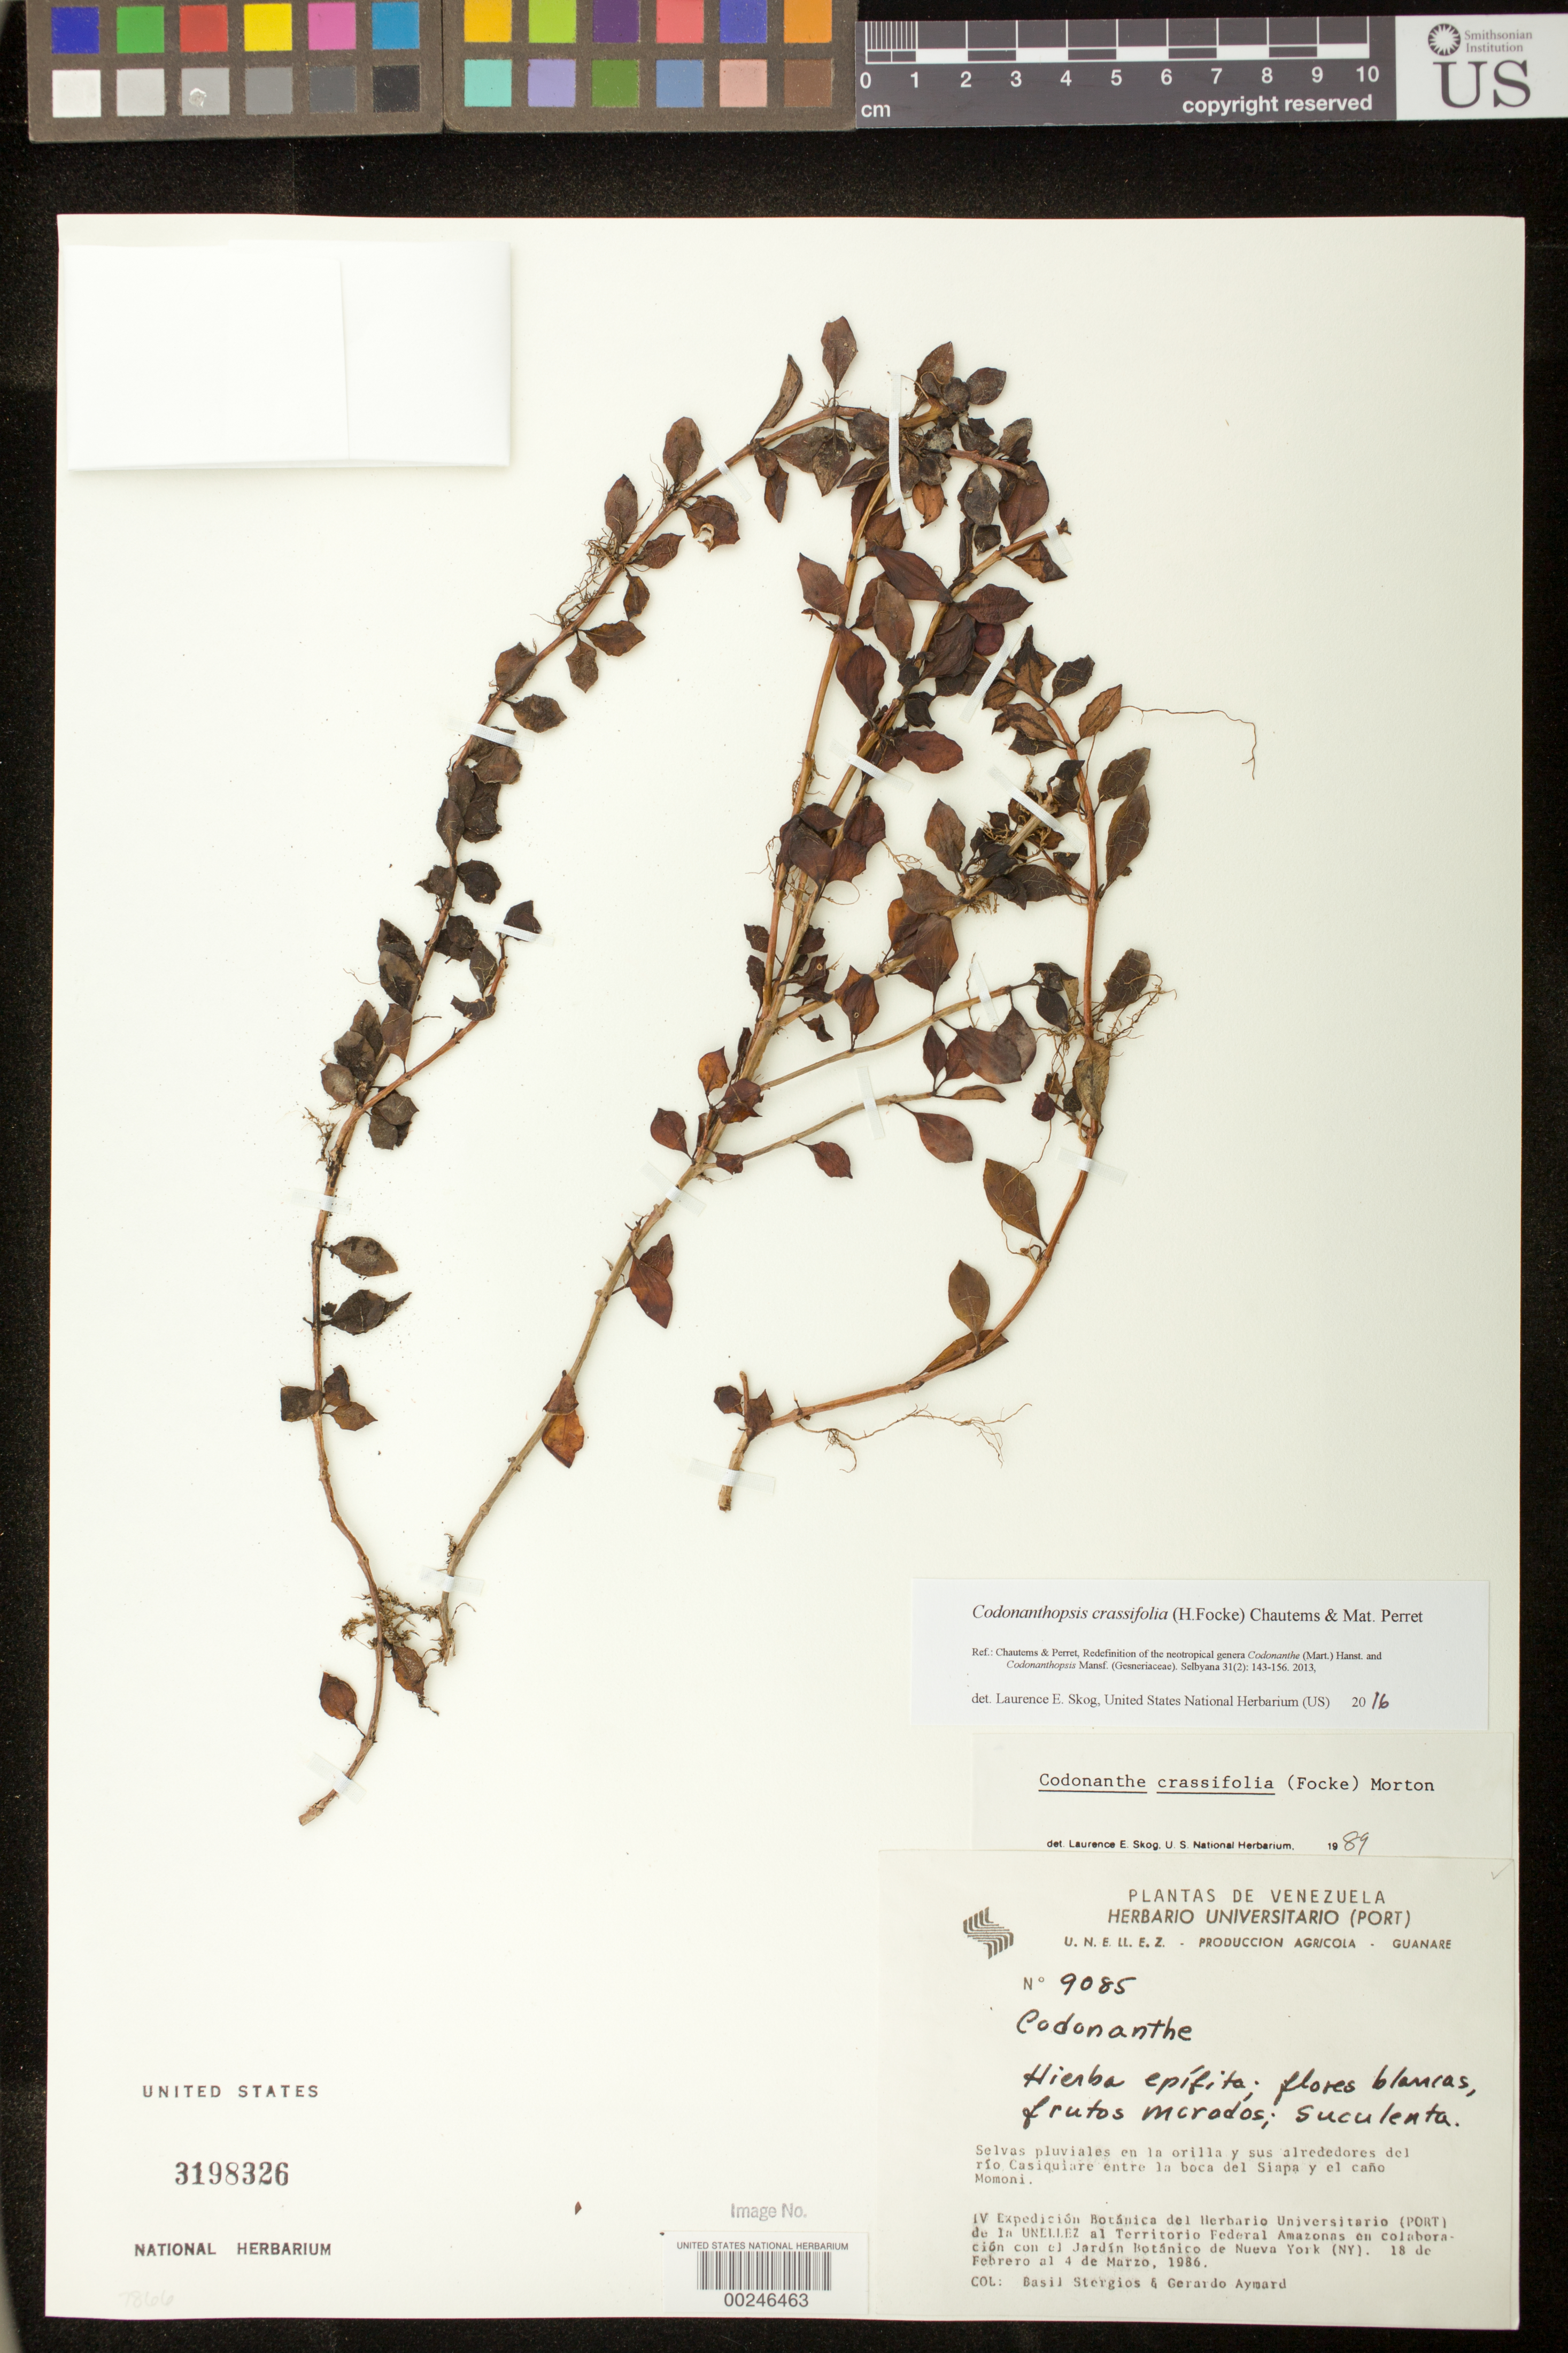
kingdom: Plantae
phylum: Tracheophyta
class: Magnoliopsida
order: Lamiales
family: Gesneriaceae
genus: Codonanthopsis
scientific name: Codonanthopsis crassifolia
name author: (H. Focke) Chautems & Mat.Perret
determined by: Skog, Laurence E.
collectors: B. G. Stergios & G. A. Aymard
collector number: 9085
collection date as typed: Feb-Mar 1986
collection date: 1986-02/1986-03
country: Venezuela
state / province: Amazonas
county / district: Río Negro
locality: Rio Casiquiare between la boca del Siapa and el cano Momoni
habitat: Pluvial forest on the banks and environs of Rio Casiquiare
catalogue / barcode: US 3198326